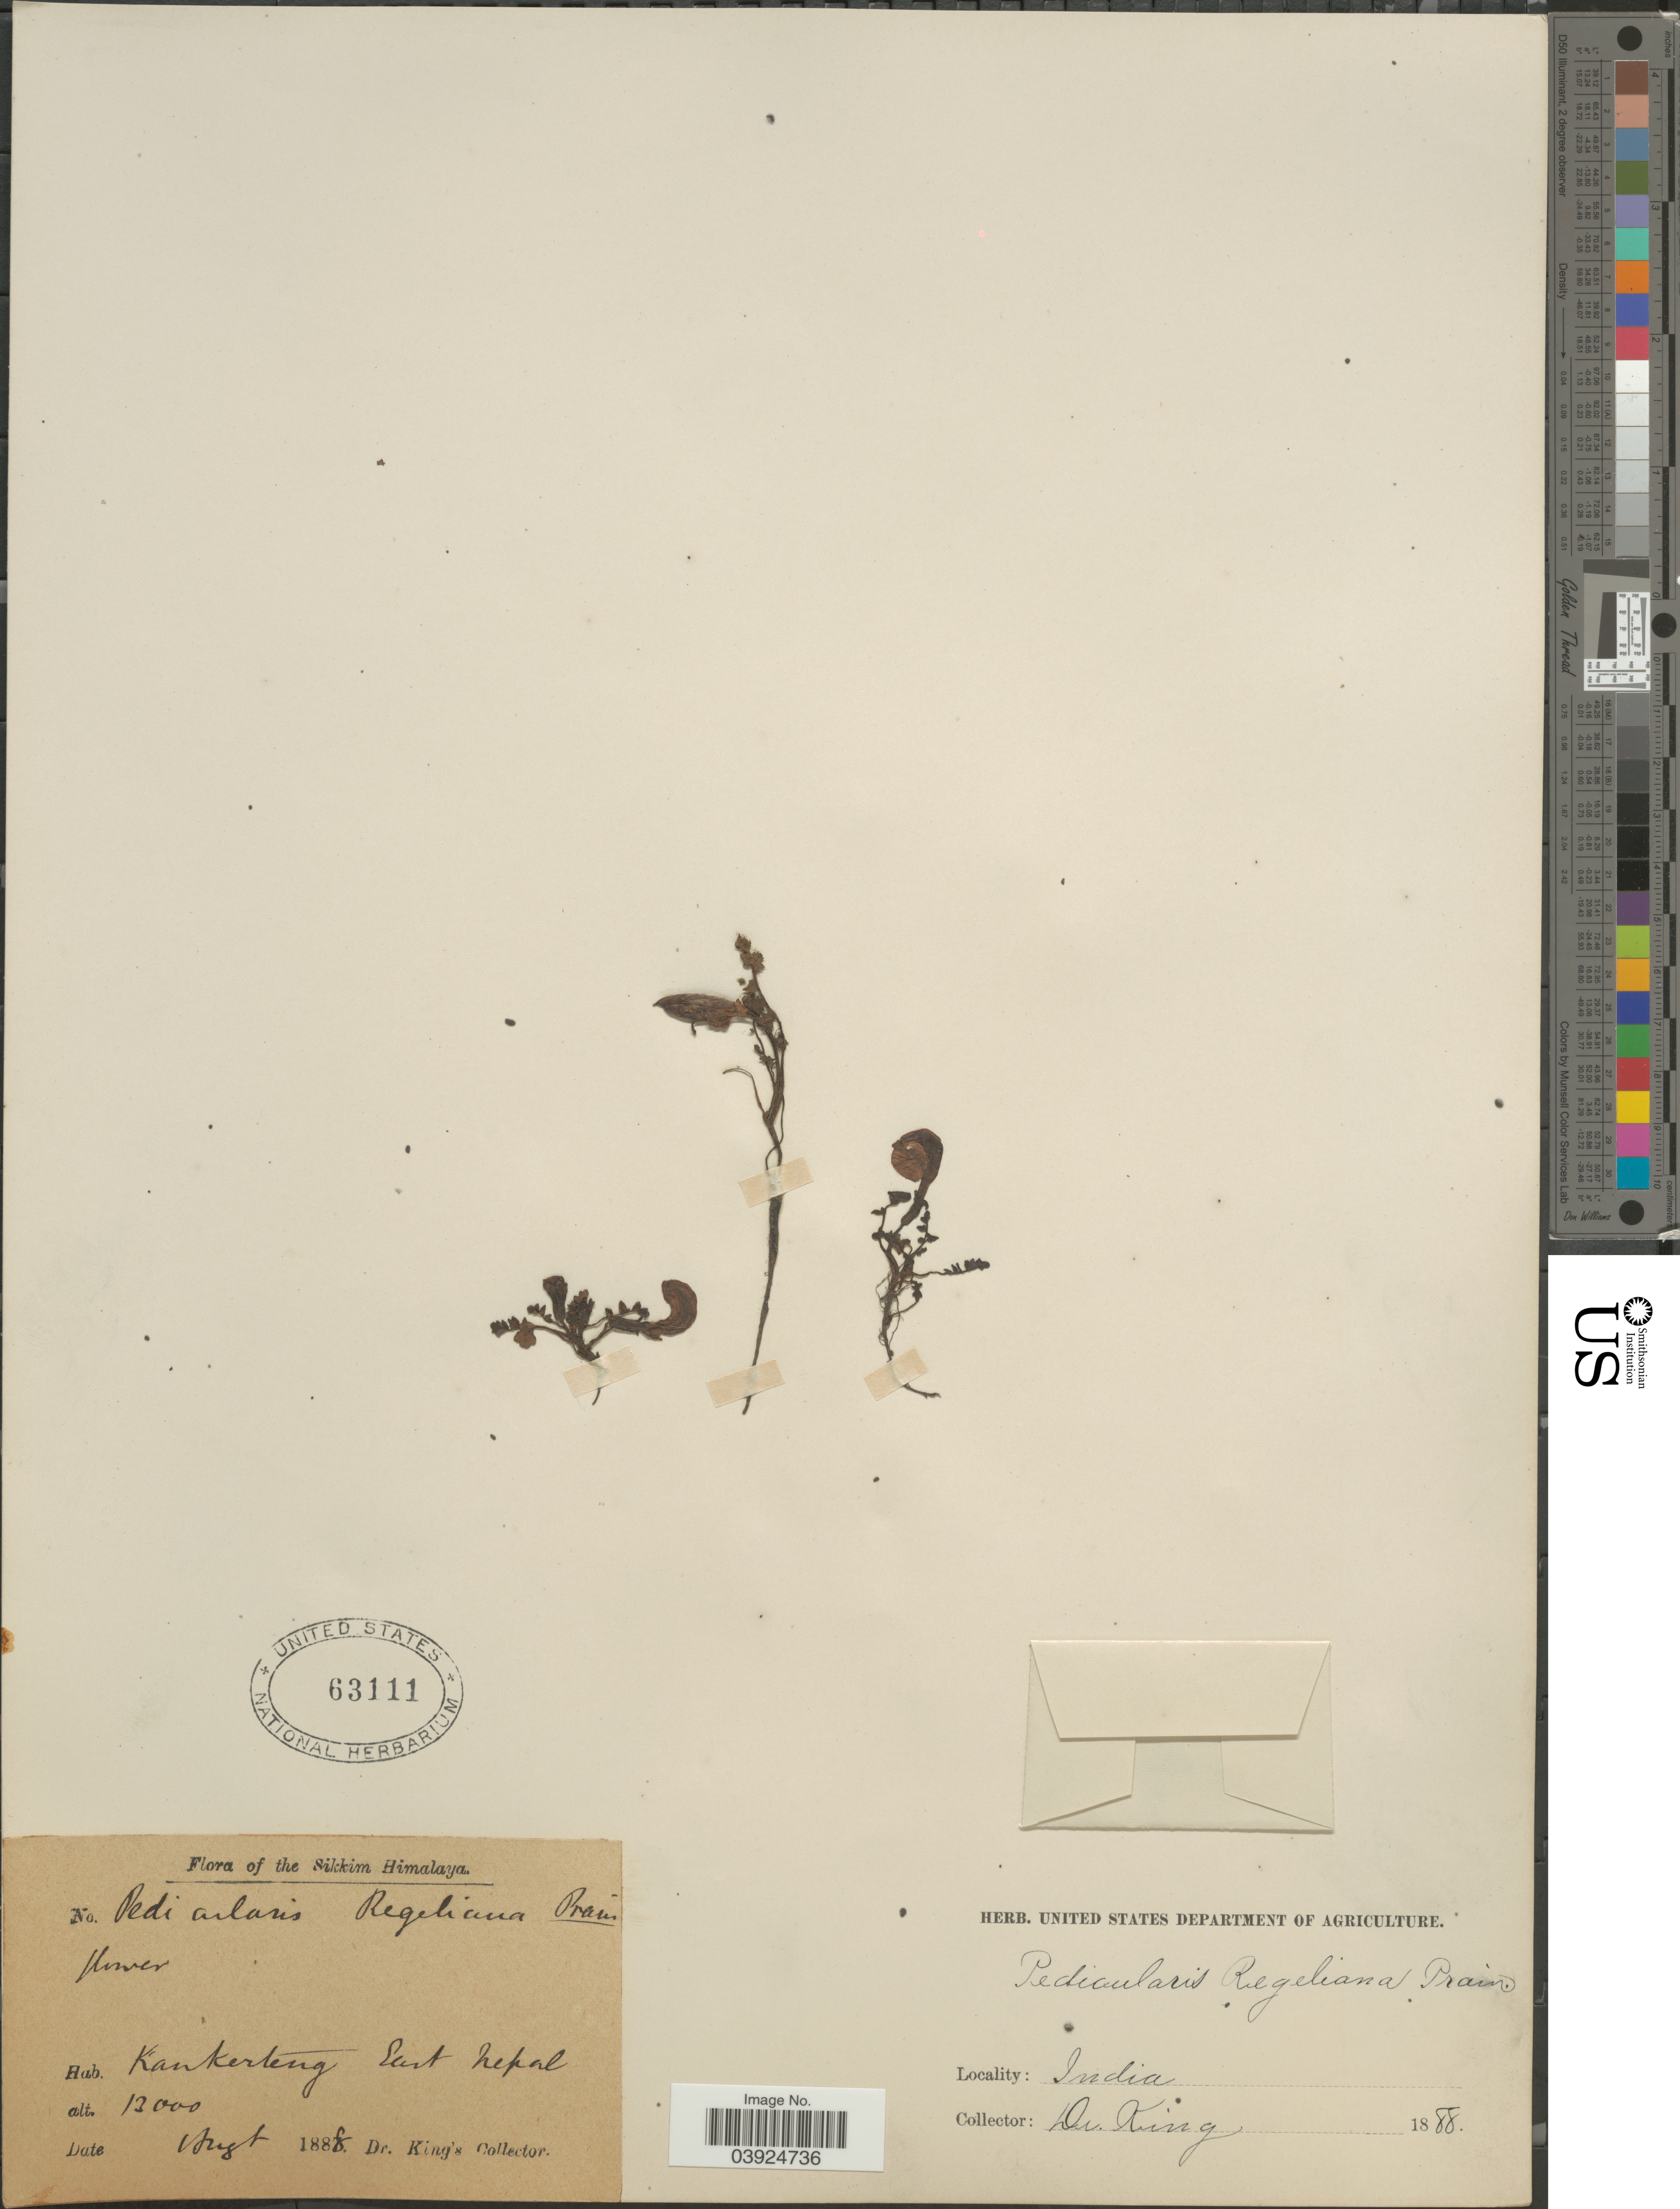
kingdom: Plantae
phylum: Tracheophyta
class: Magnoliopsida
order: Lamiales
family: Orobanchaceae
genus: Pedicularis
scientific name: Pedicularis regeliana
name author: Prain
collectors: Dr. King's collector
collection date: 1888-08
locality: The Sikkim Himalaya. Kankerteng, East Nepal. India.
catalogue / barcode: US 63111